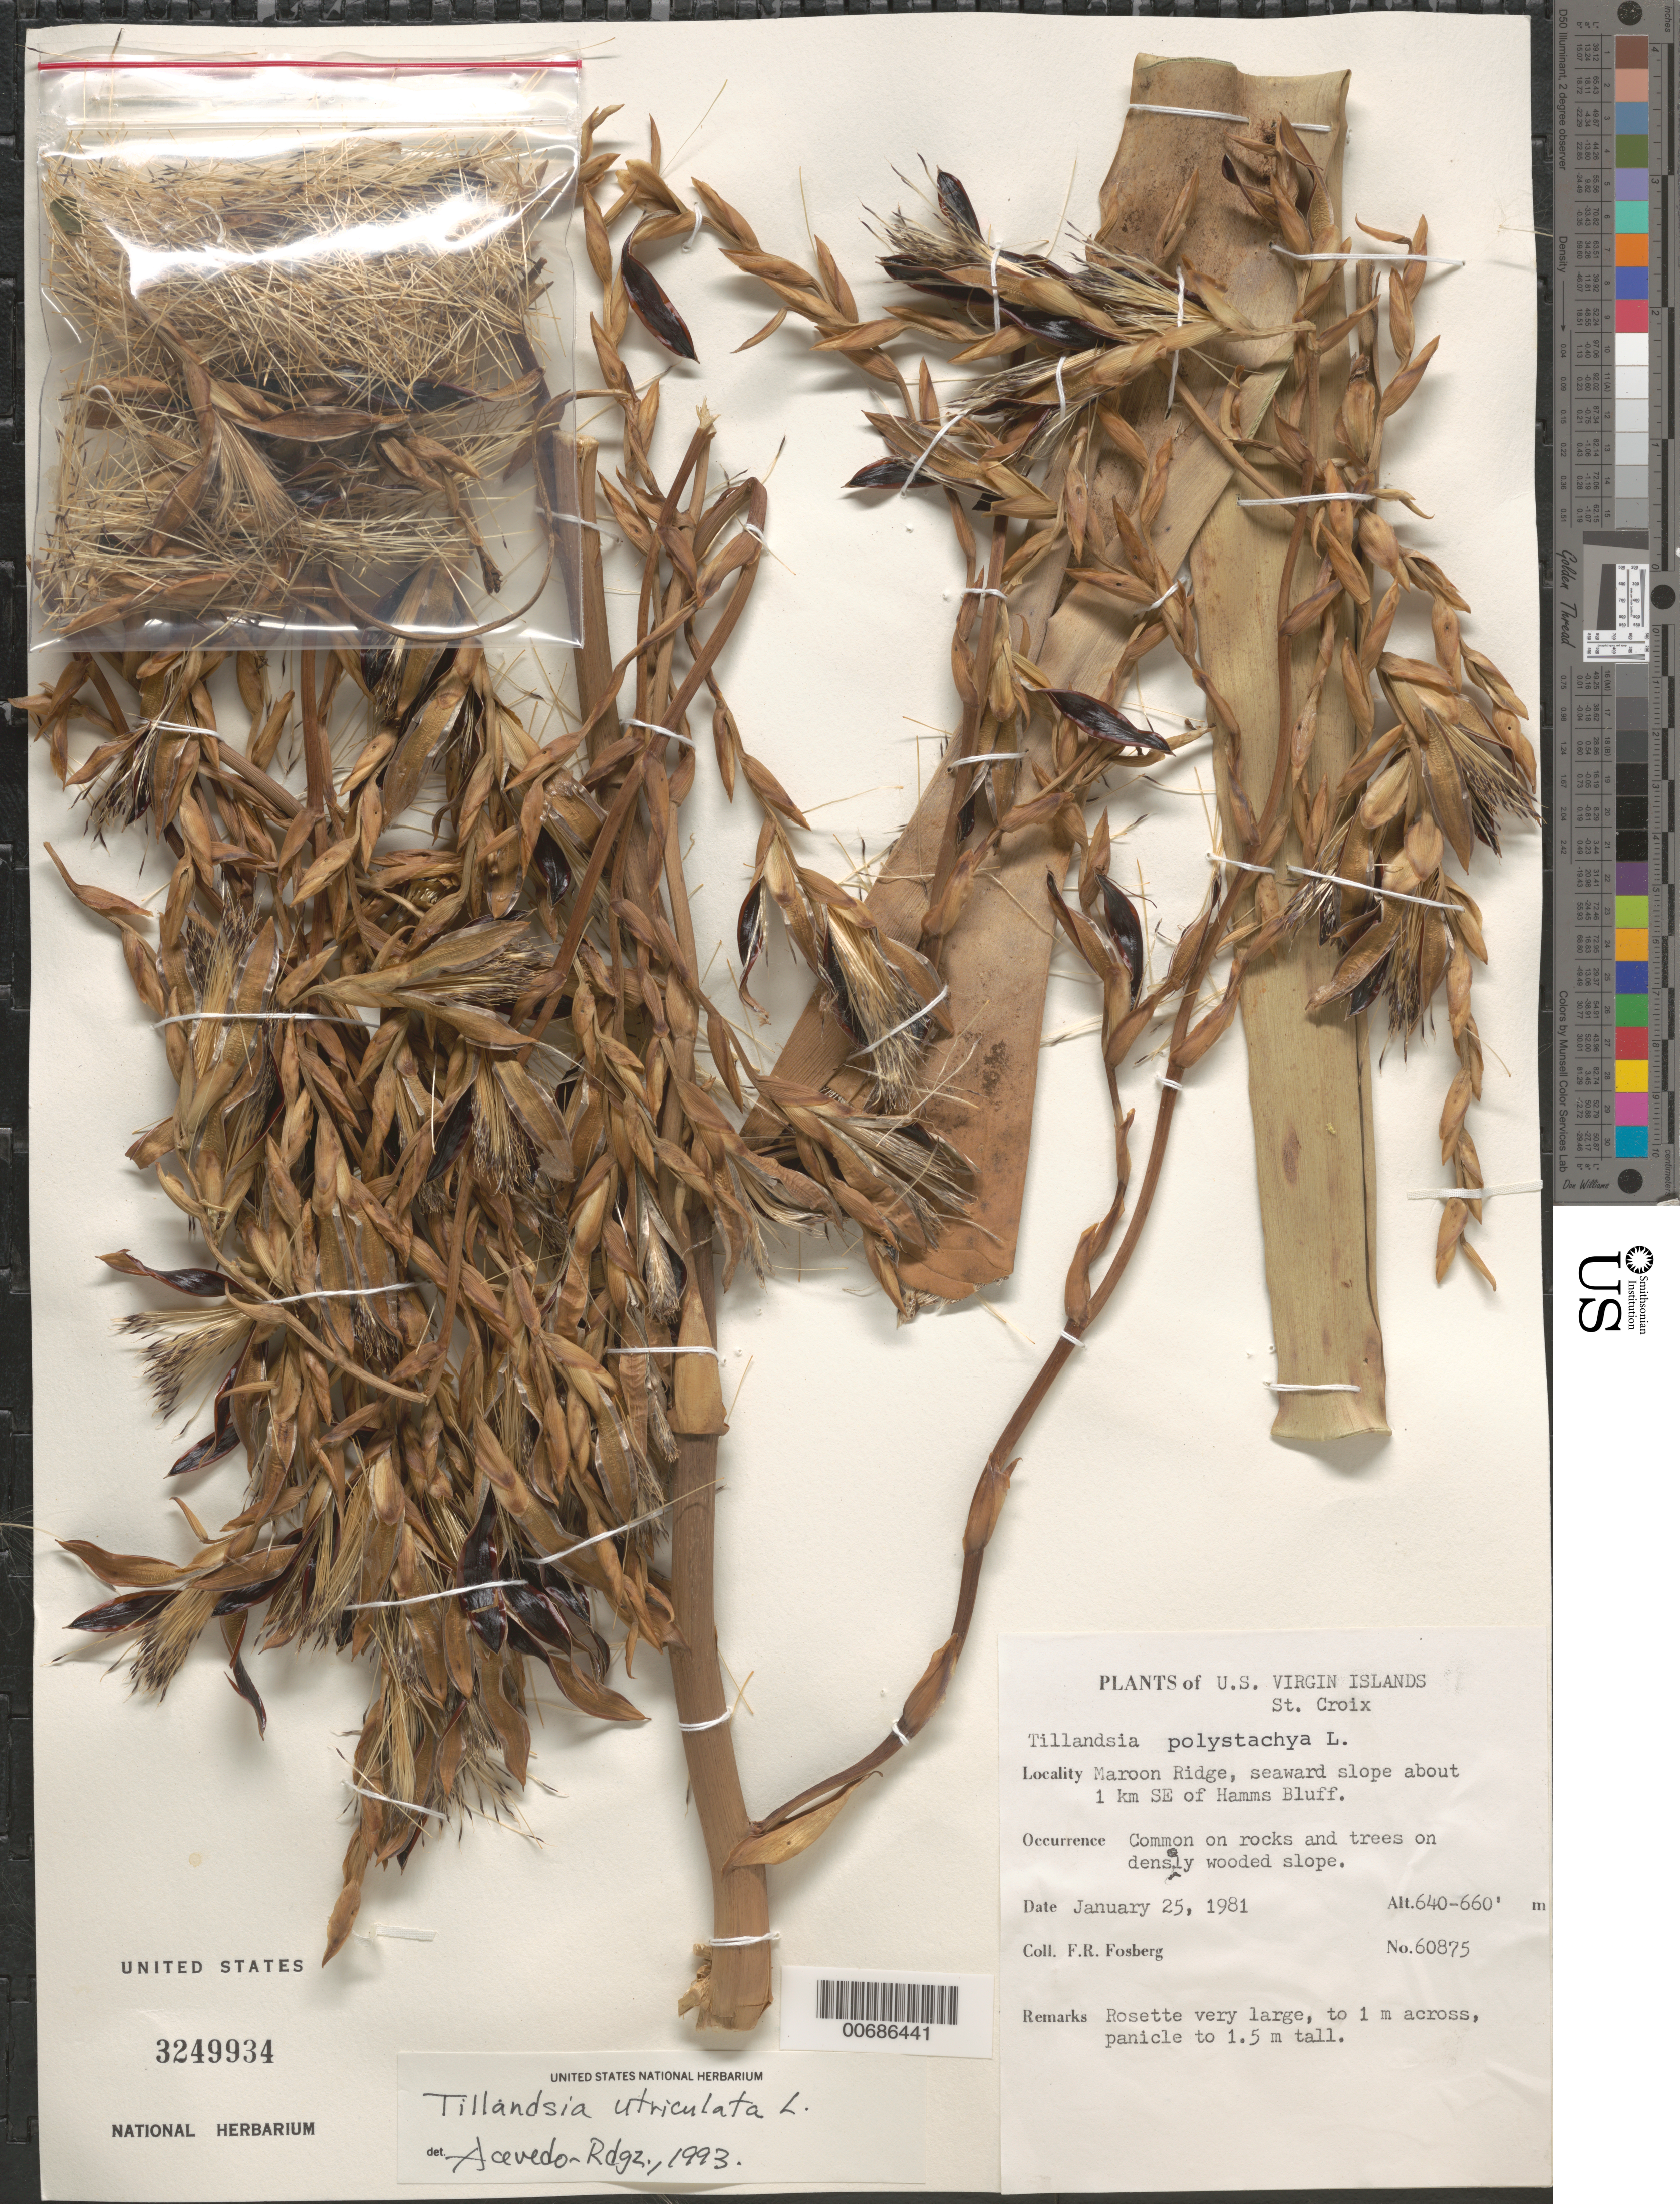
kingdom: Plantae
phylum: Tracheophyta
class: Liliopsida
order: Poales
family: Bromeliaceae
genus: Tillandsia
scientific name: Tillandsia utriculata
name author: L.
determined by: Acevedo-Rodríguez, P., (BOT), Smithsonian Institution - National Museum of Natural History (UNITED STATES)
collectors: F. R. Fosberg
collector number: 60875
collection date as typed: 25 Jan 1981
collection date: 1981-01-25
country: U.S. Virgin Islands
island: St. Croix Island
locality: Maroon Ridge, seaward slope about 1 km SE of Hamms Bluff.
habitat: On rocks and trees on densely wooded slope.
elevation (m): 640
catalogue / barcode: US 3249934